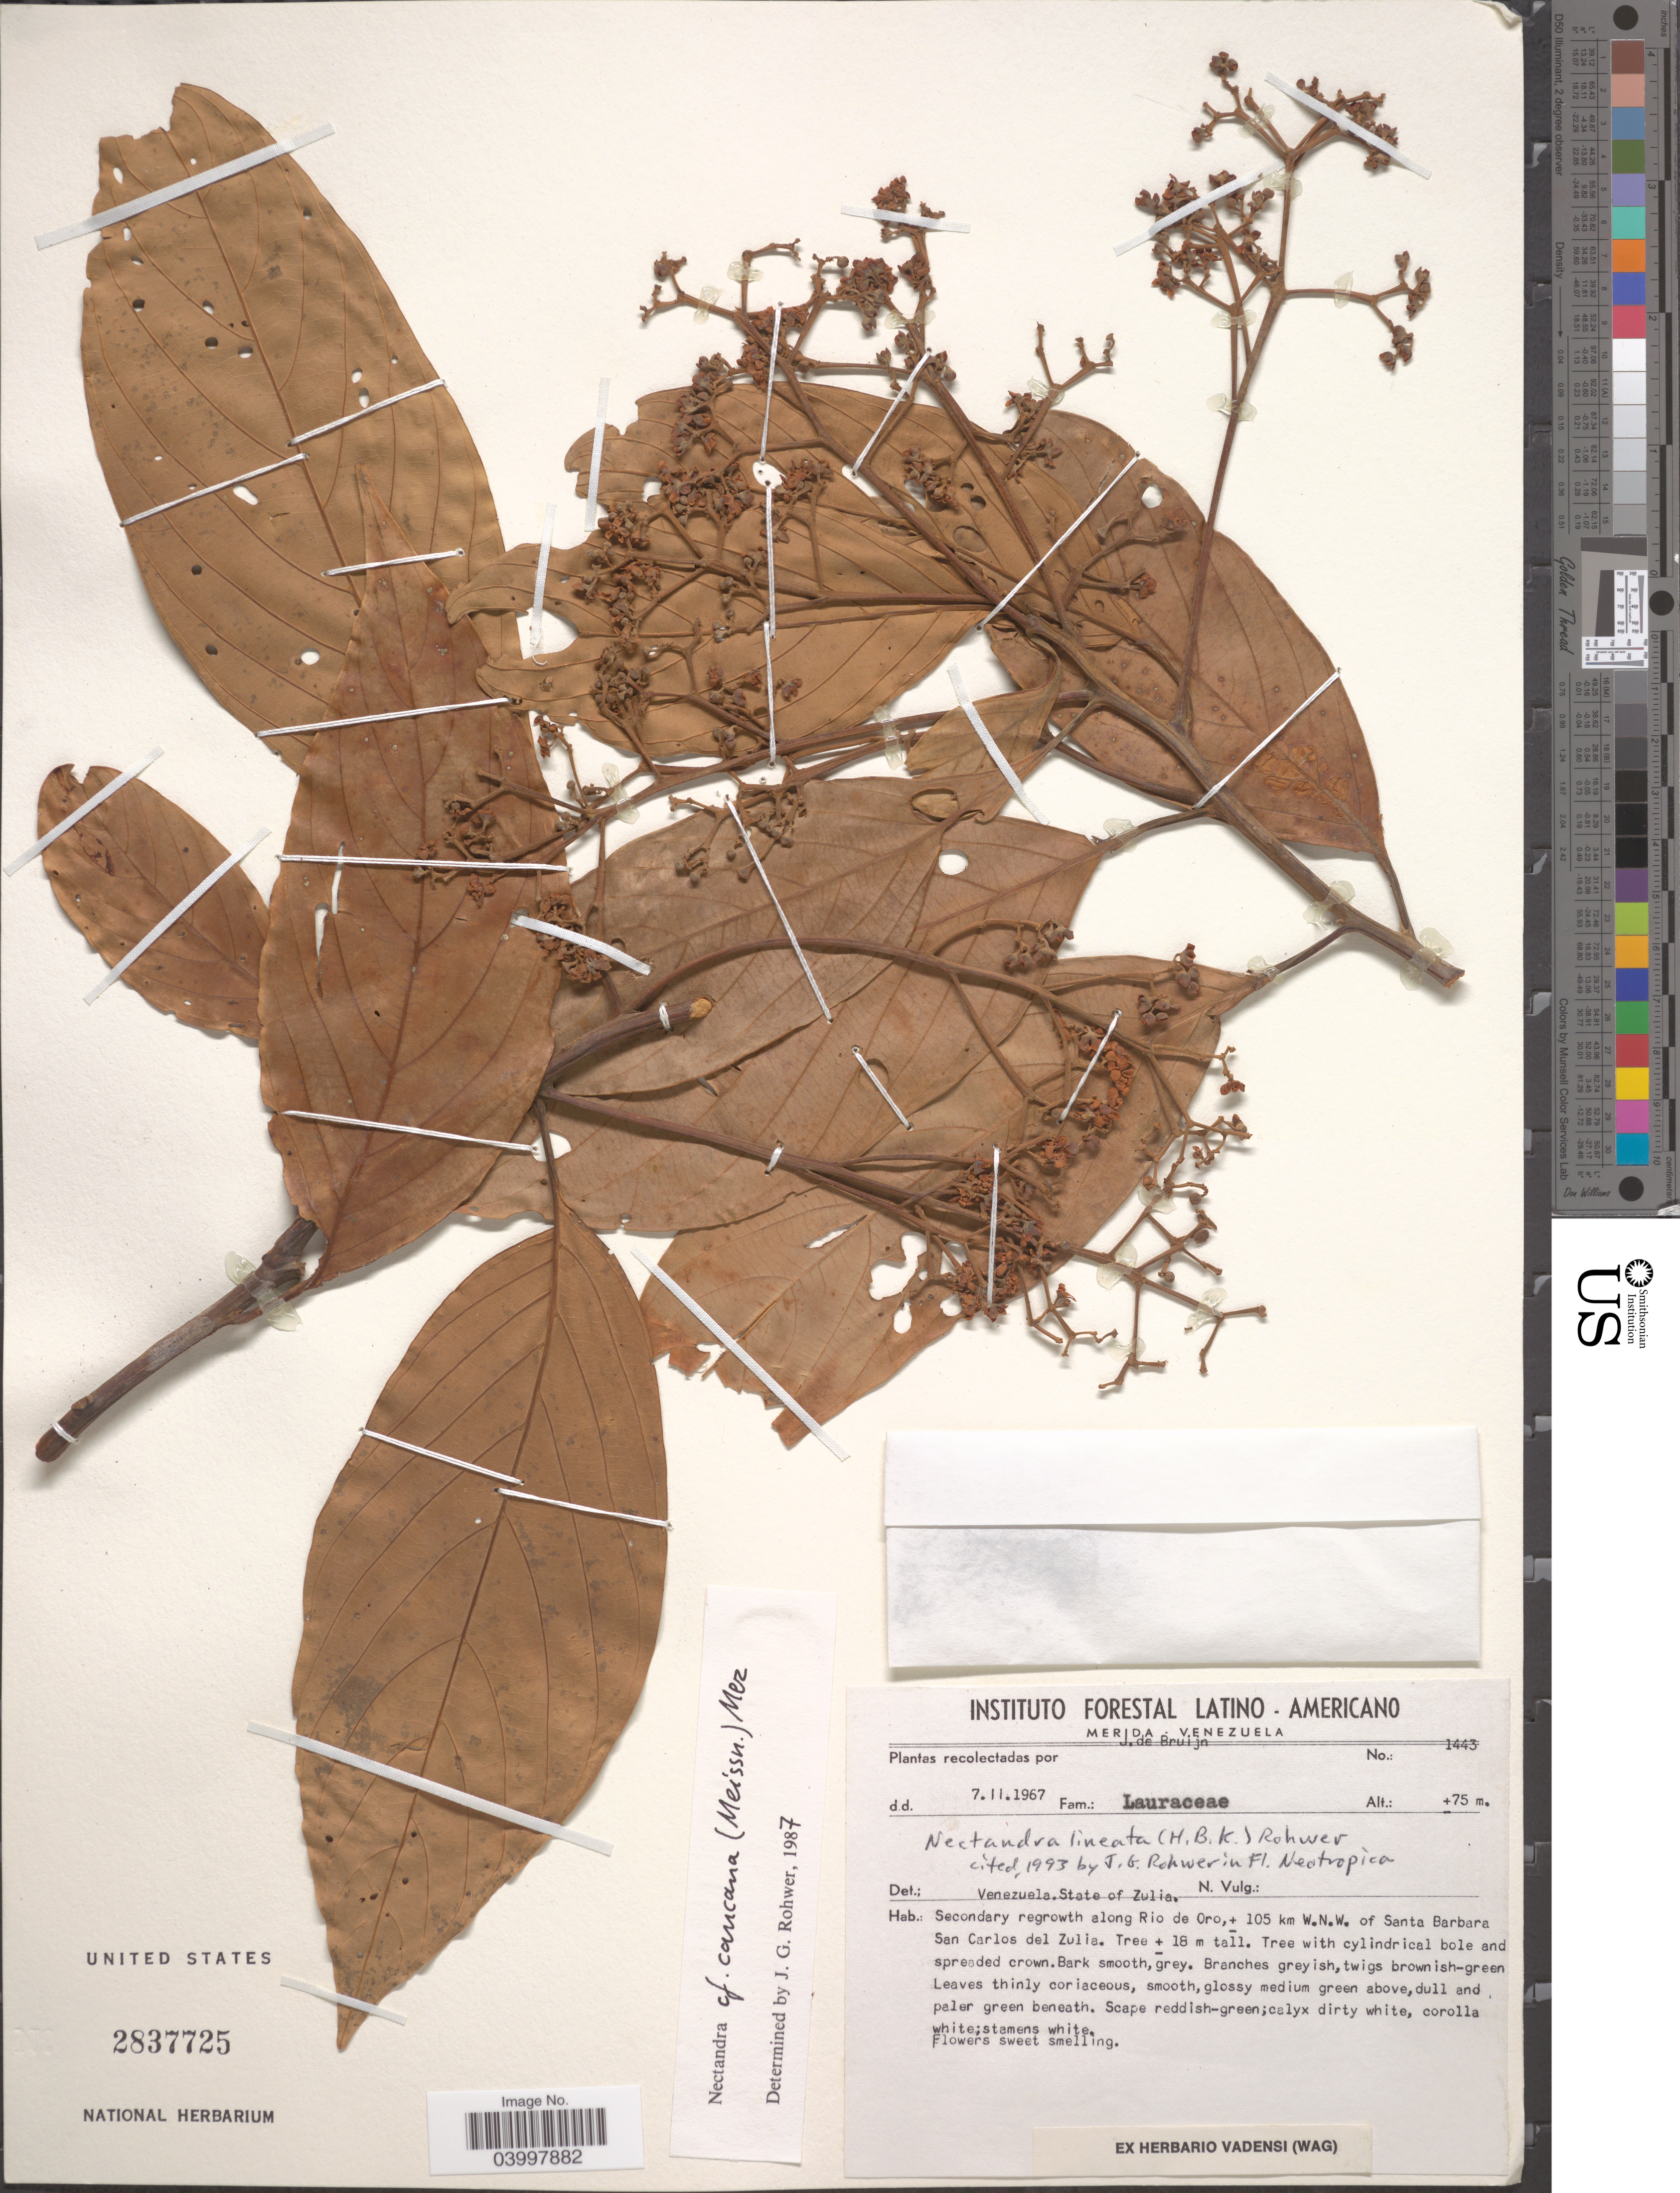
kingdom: Plantae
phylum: Tracheophyta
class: Magnoliopsida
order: Laurales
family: Lauraceae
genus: Nectandra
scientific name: Nectandra lineata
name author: (Kunth) Rohwer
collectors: J. Bruijn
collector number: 1443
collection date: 1967-11-07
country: Venezuela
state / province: Zulia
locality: Secondary regrowth along Rio de Oro, ± 105 km W.N.W. of Santa Barbara San Carlos del Zulia.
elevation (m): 75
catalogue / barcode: US 2837725